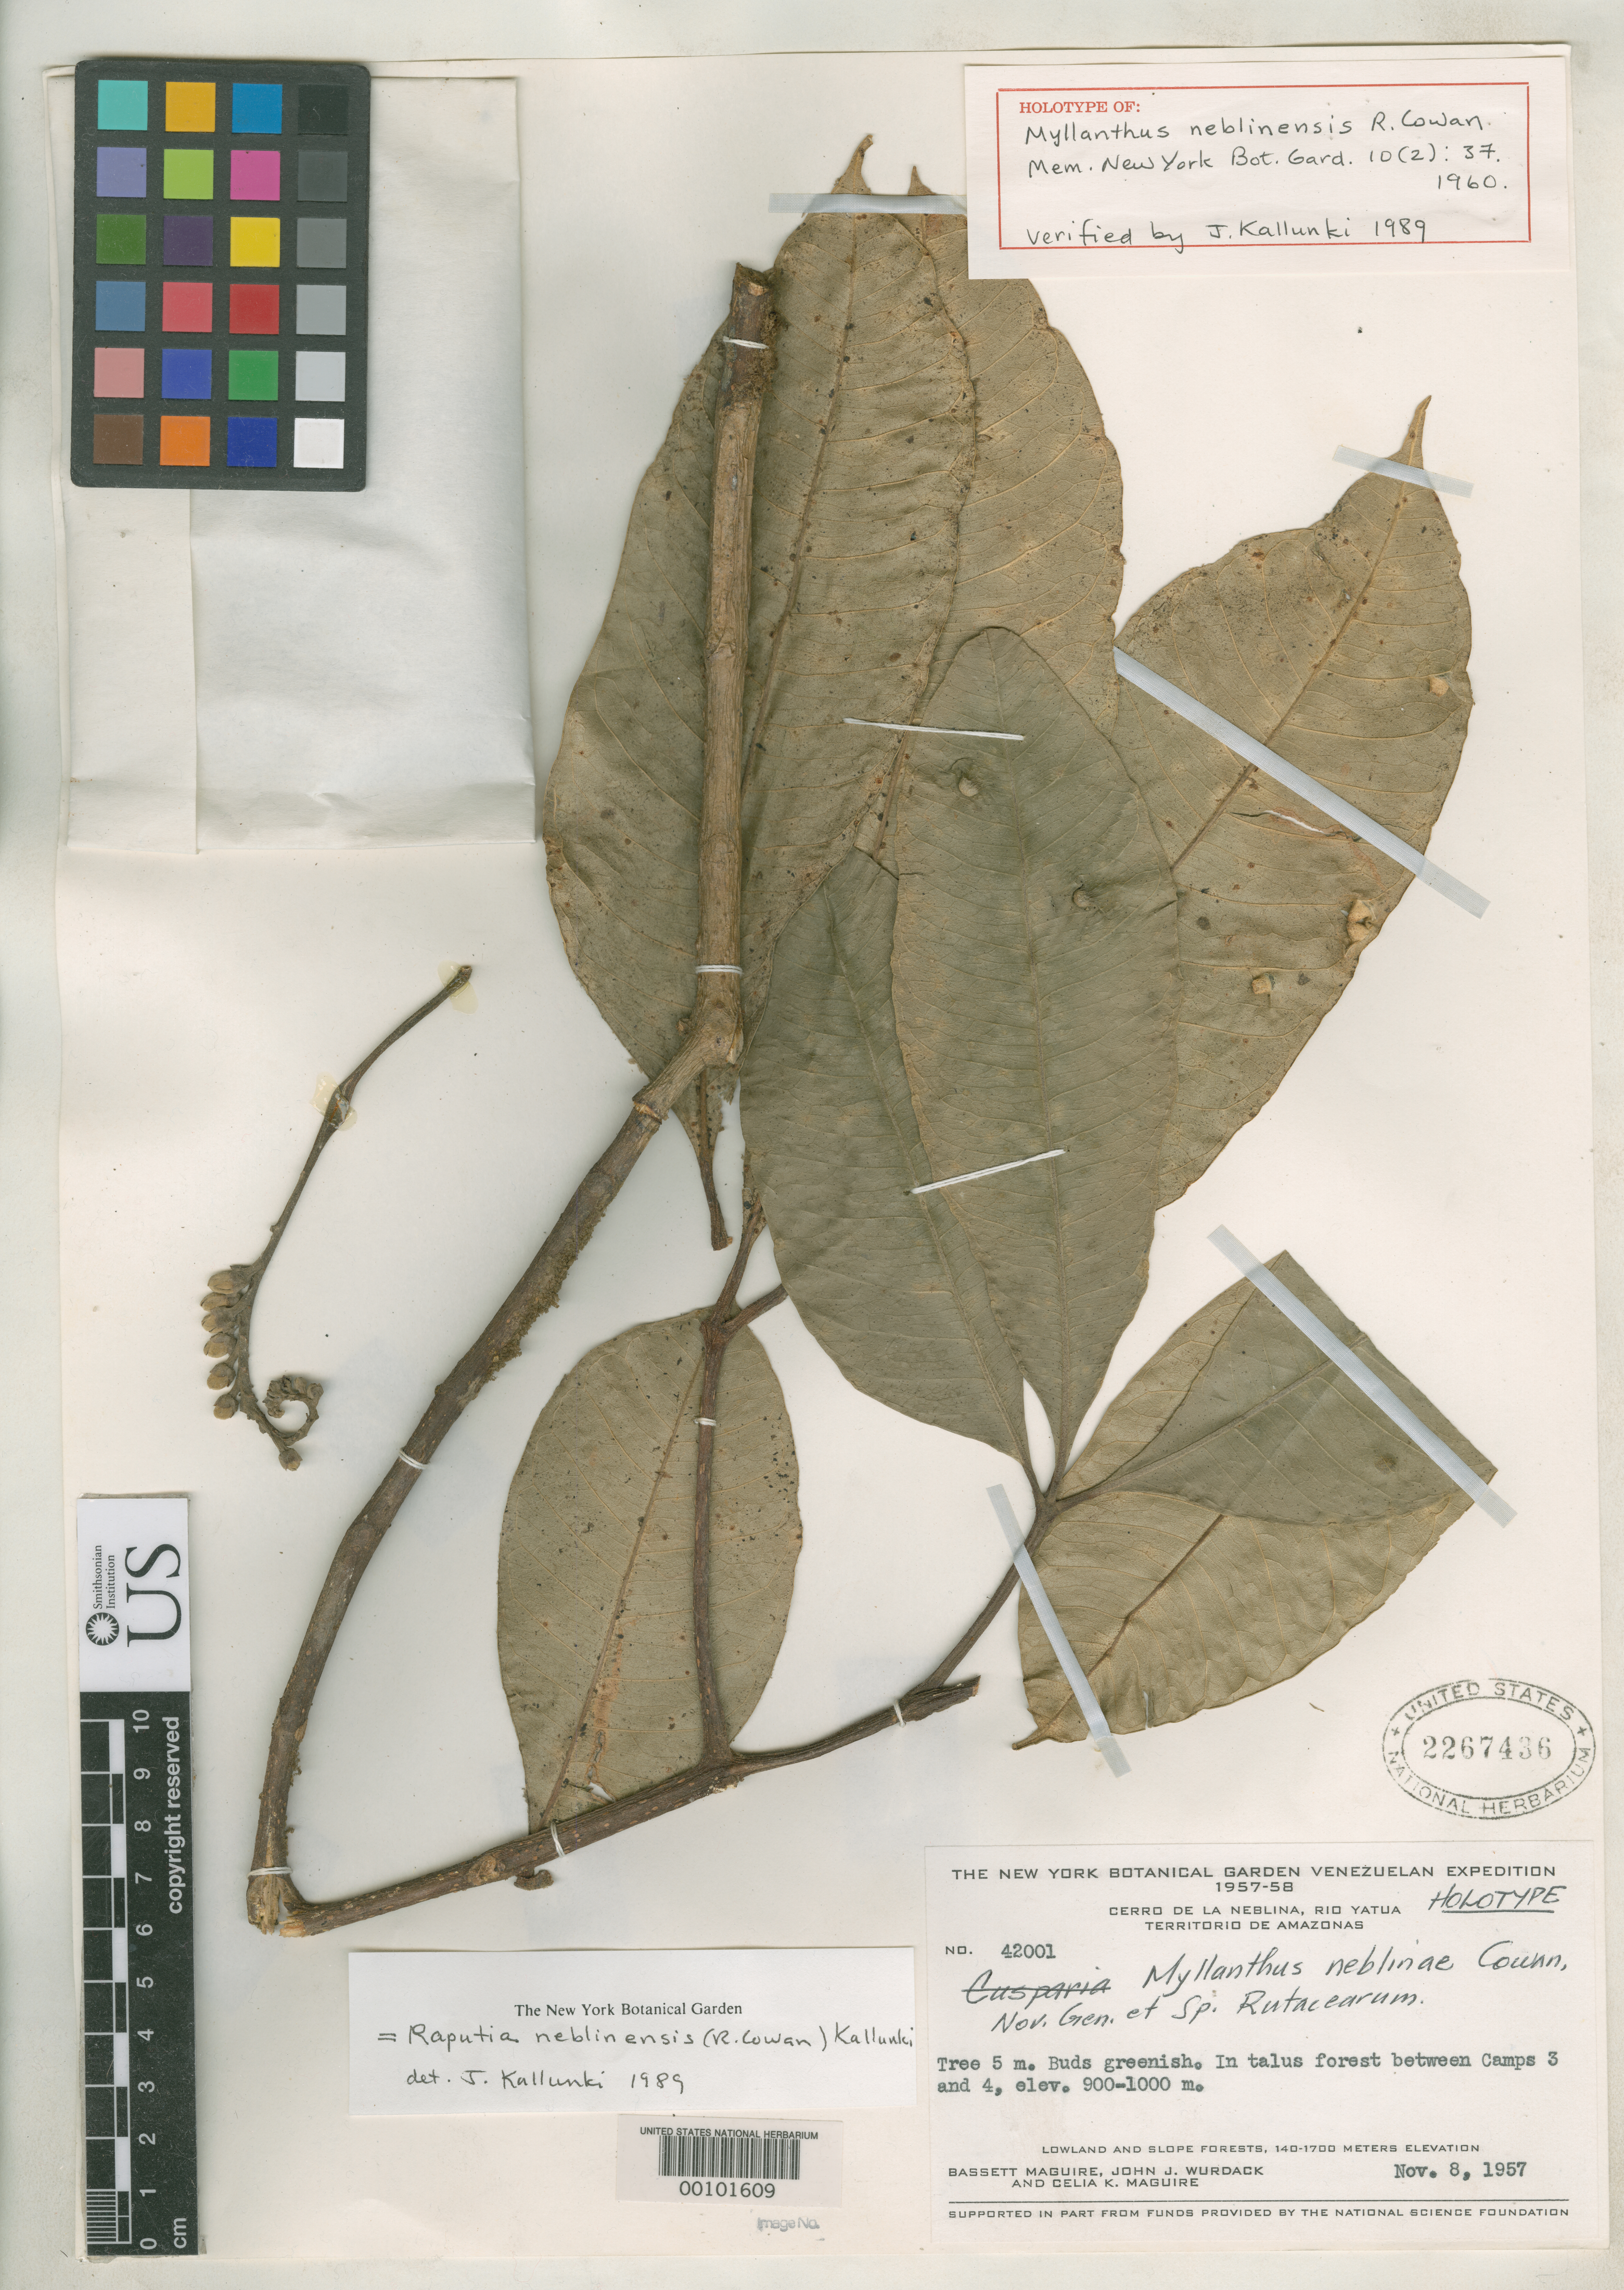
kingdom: Plantae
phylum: Tracheophyta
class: Magnoliopsida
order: Sapindales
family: Rutaceae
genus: Myllanthus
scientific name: Myllanthus neblinensis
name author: R.S. Cowan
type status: Holotype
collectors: B. Maguire, J. J. Wurdack & C. K. Maguire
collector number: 42001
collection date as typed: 08 Nov 1957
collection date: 1957-11-08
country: Venezuela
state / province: Amazonas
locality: Cerro de La Neblina, Rio Yatua.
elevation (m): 900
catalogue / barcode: US 2267436